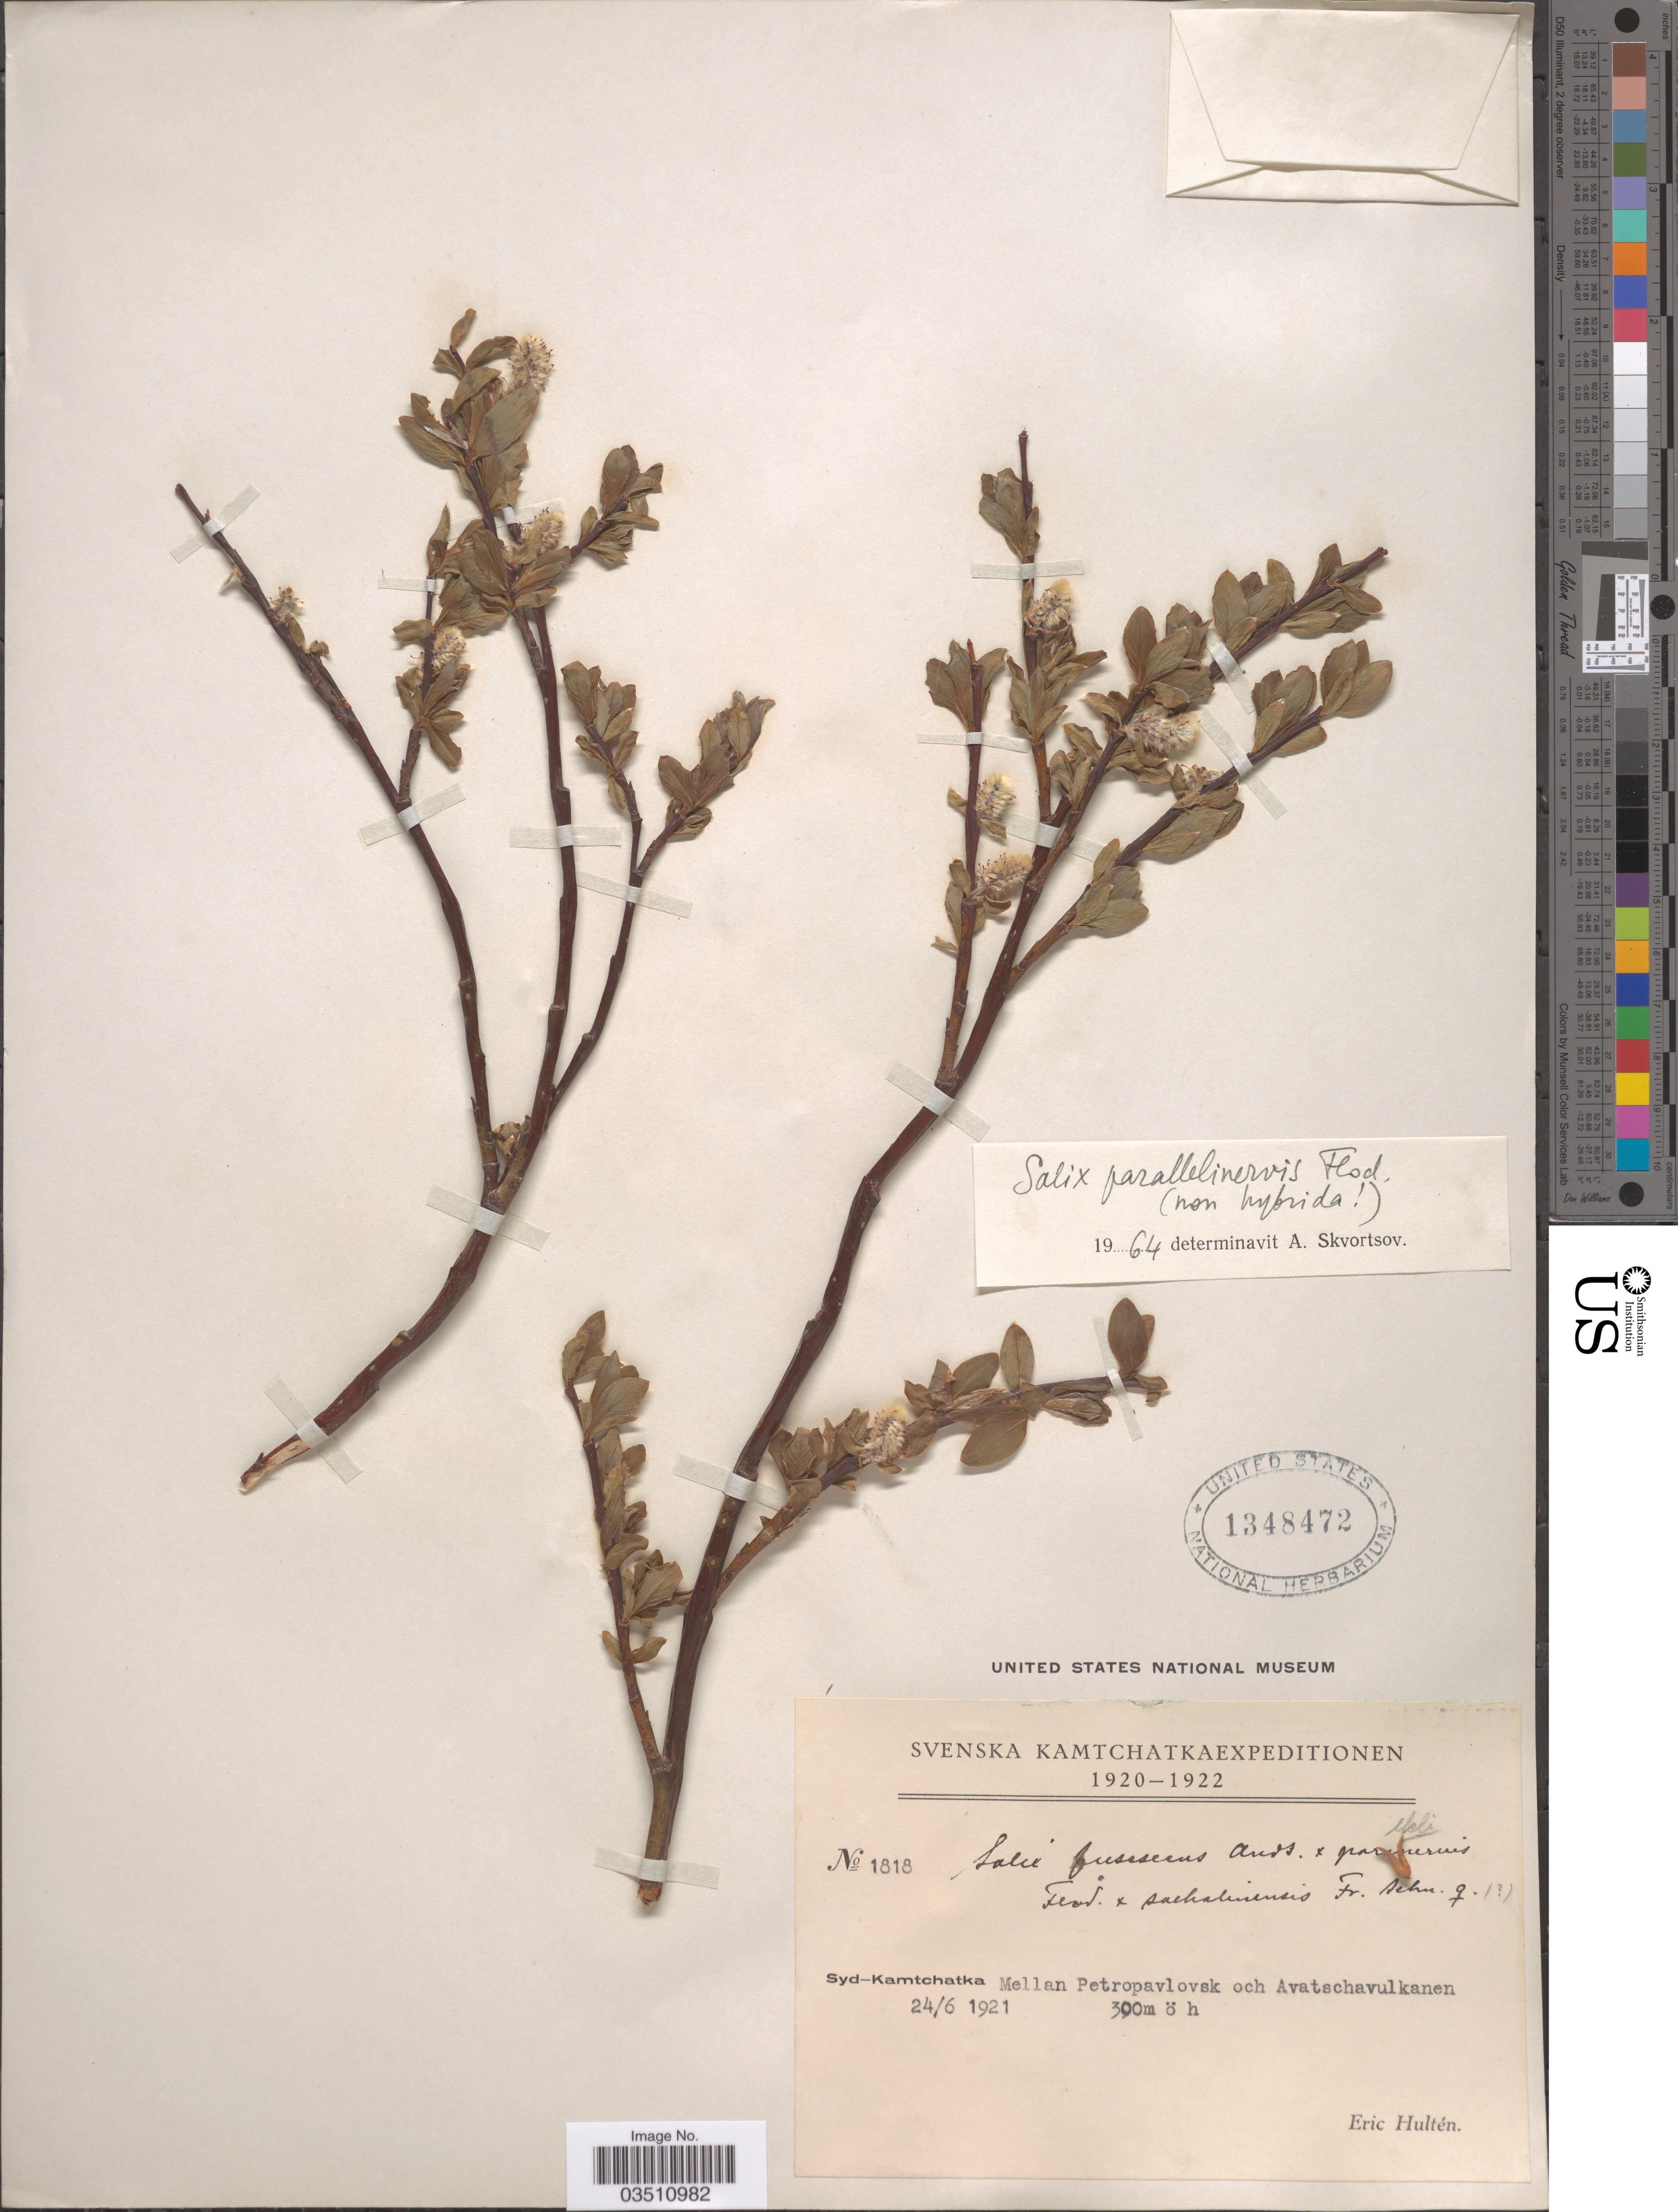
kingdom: Plantae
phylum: Tracheophyta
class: Magnoliopsida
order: Malpighiales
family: Salicaceae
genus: Salix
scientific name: Salix parallelinervis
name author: Flod.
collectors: E. G. Hultén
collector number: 1818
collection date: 1921-06-24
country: Russian Federation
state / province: Kamchatka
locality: Syd-Kamtchatka Mellan Petropavlovsk och Avatschavulkanen.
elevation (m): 300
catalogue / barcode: US 1348472